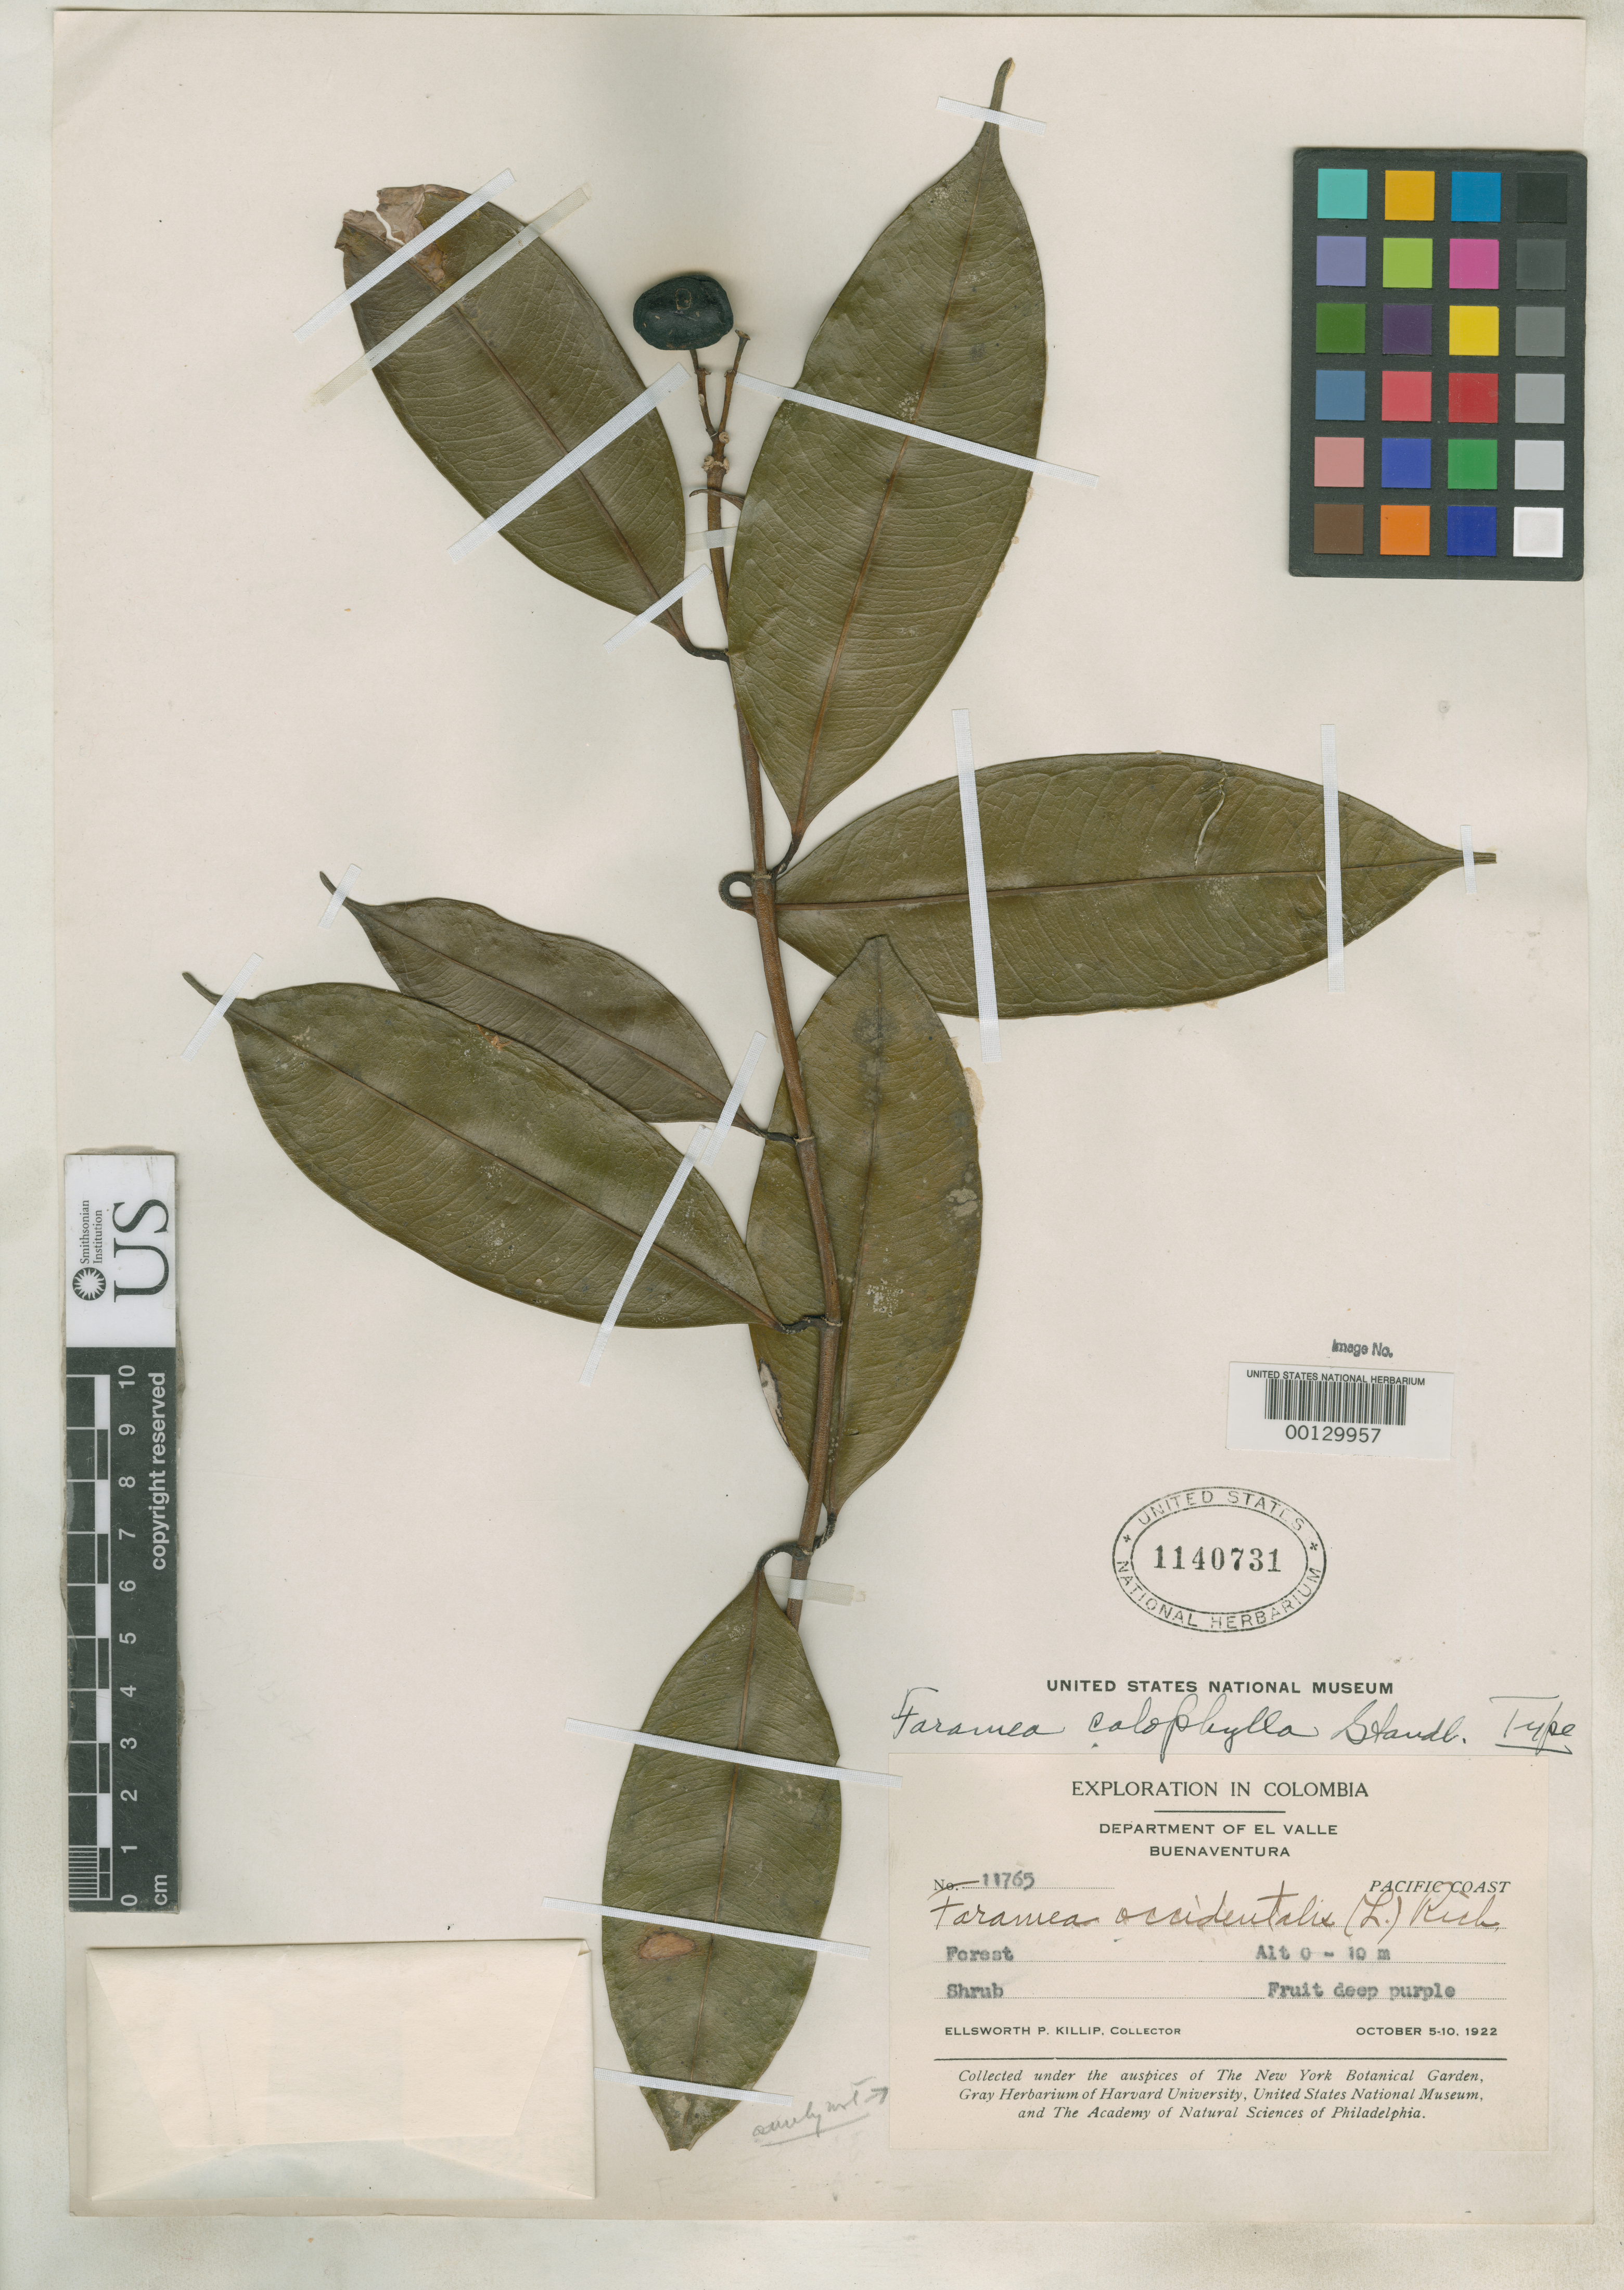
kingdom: Plantae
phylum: Tracheophyta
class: Magnoliopsida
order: Gentianales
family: Rubiaceae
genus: Faramea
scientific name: Faramea calophylla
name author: Standl.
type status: Holotype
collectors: E. P. Killip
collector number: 11765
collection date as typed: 05 Oct 1922 to 10 Oct 1922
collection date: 1922-10-05/1922-10-10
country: Colombia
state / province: Valle del Cauca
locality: Buena Ventura.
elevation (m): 0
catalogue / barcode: US 1140731